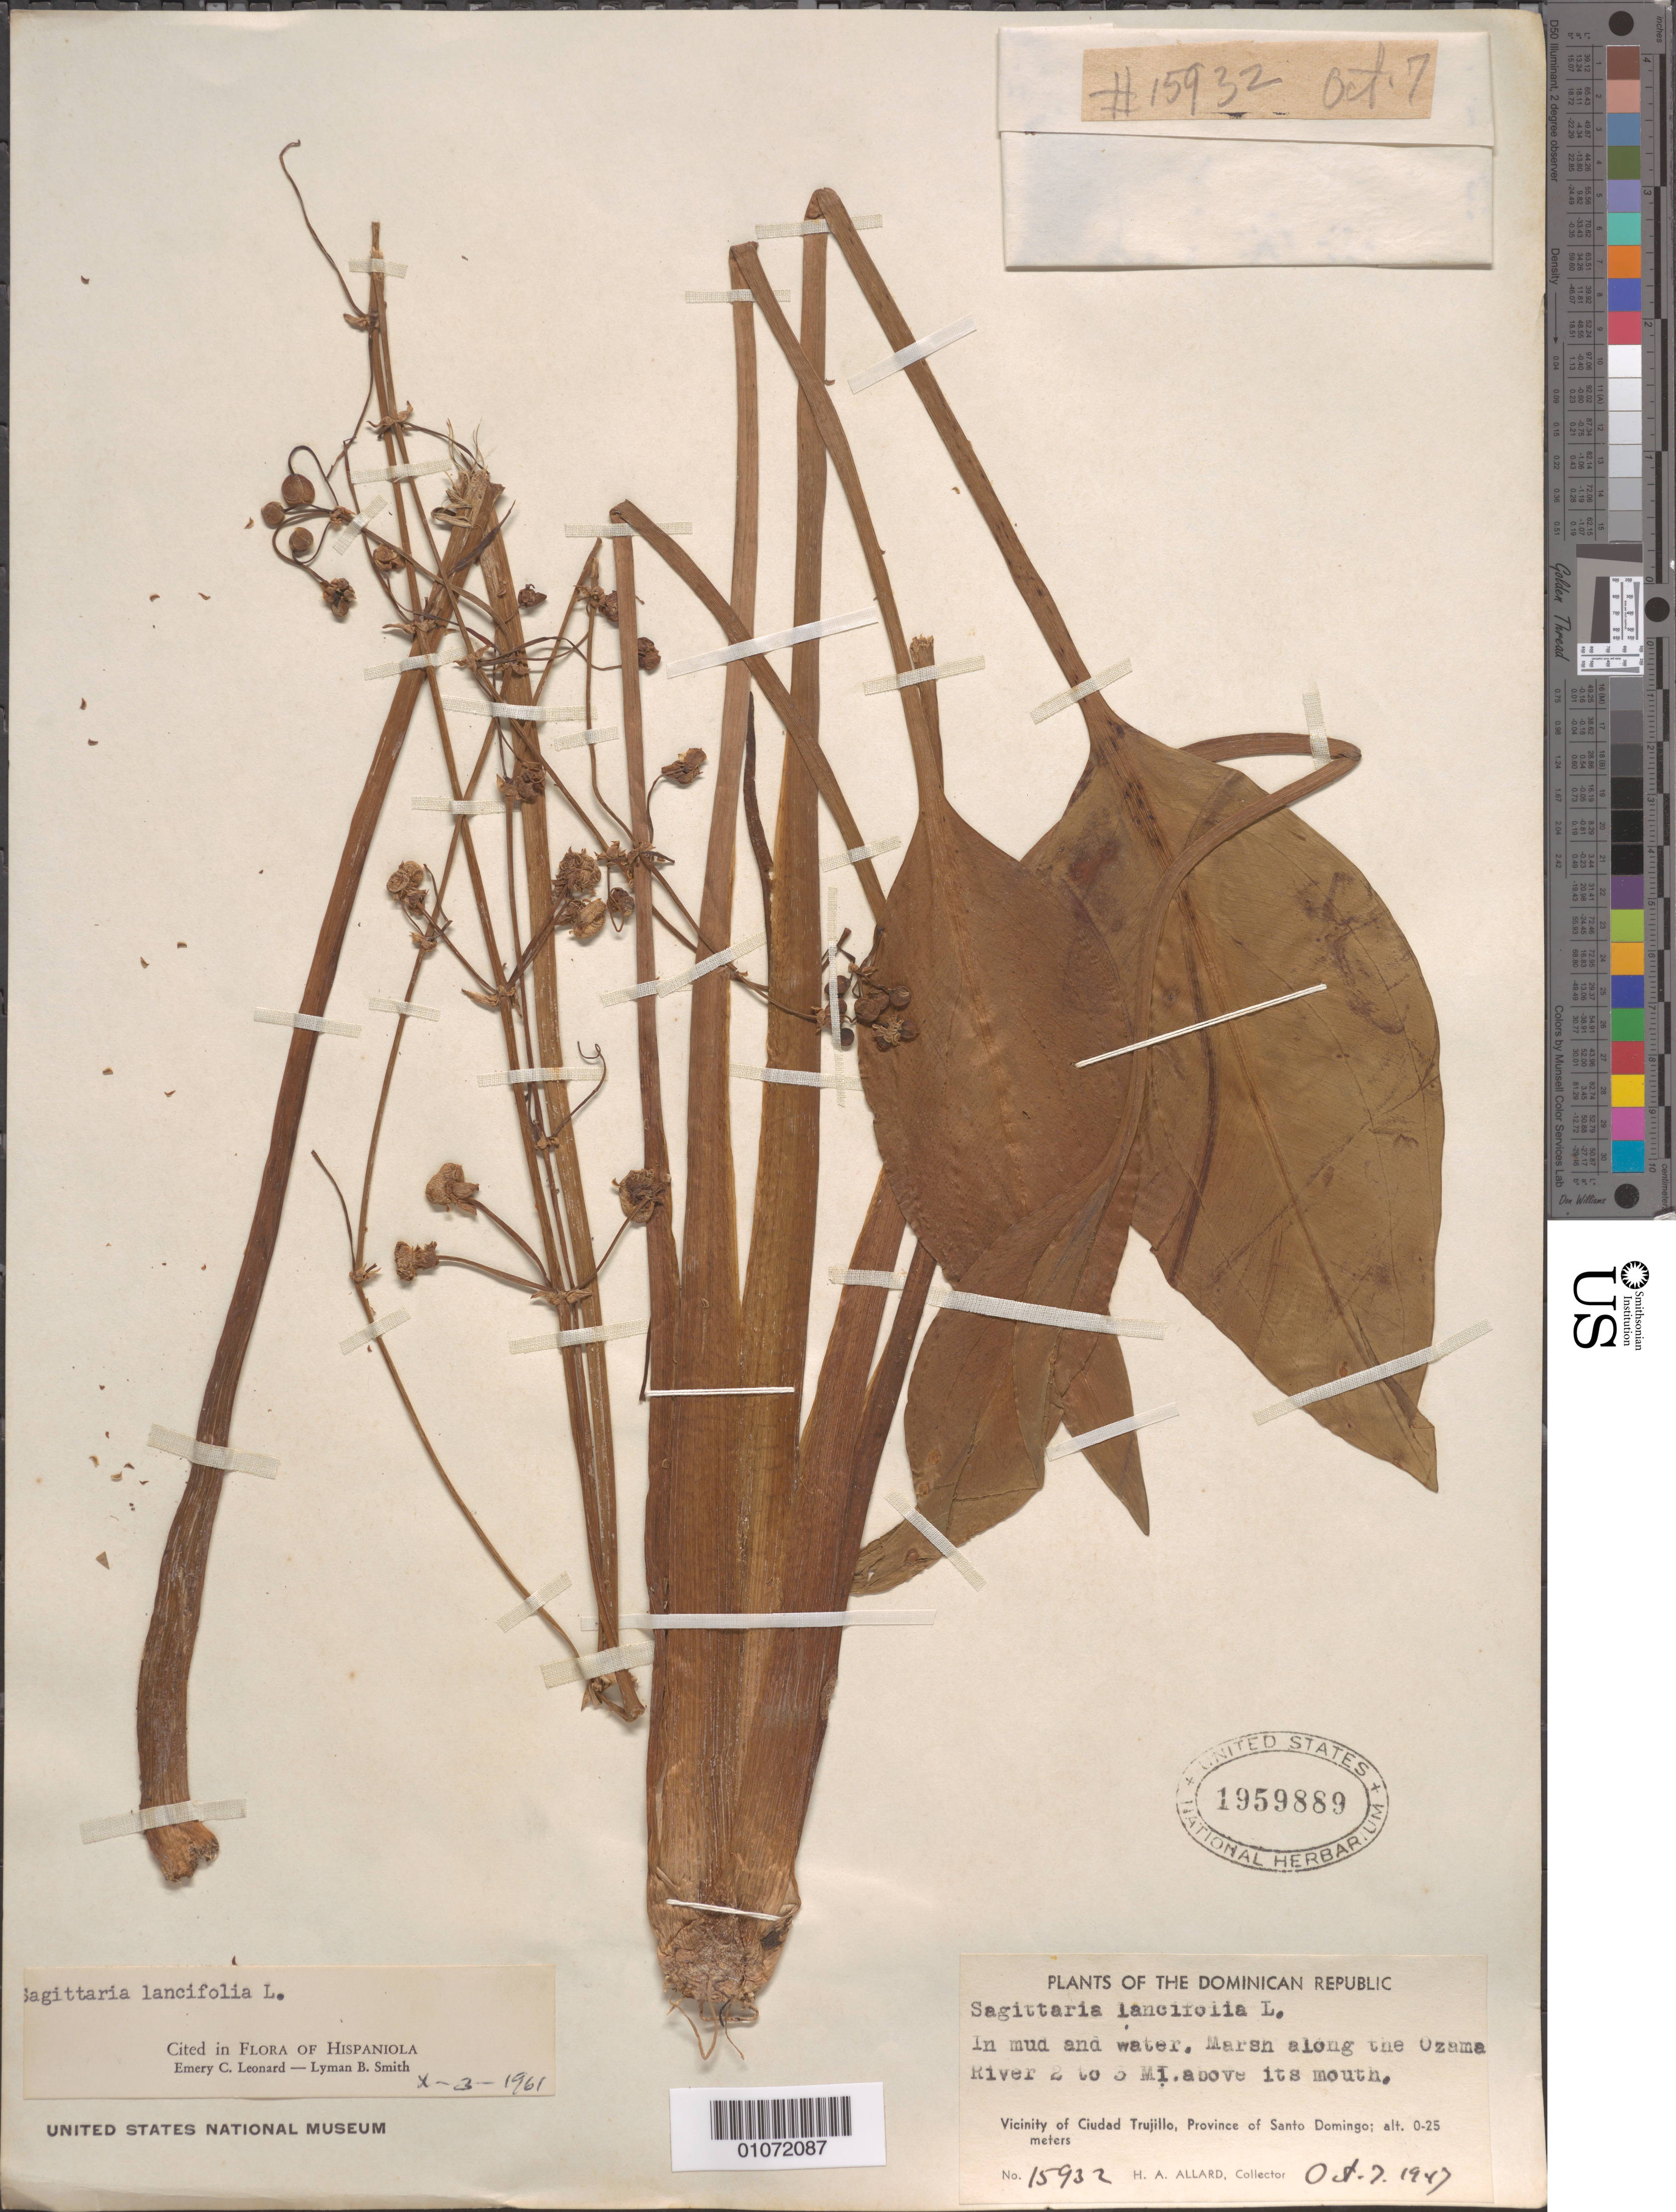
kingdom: Plantae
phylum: Tracheophyta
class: Liliopsida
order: Alismatales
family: Alismataceae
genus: Sagittaria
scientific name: Sagittaria lancifolia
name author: L.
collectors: H. A. Allard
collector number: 1593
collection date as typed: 07 Oct 1947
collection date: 1947-10-07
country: Dominican Republic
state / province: Santo Domingo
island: Hispaniola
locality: In mud and water. Marsh along the Ozama River 2 to 3 mi. above the river mouth. Vicinity of Ciudad Trujillo, province of Santo Domingo.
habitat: in mud and water, marsh along river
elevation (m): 0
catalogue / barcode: US 1959889